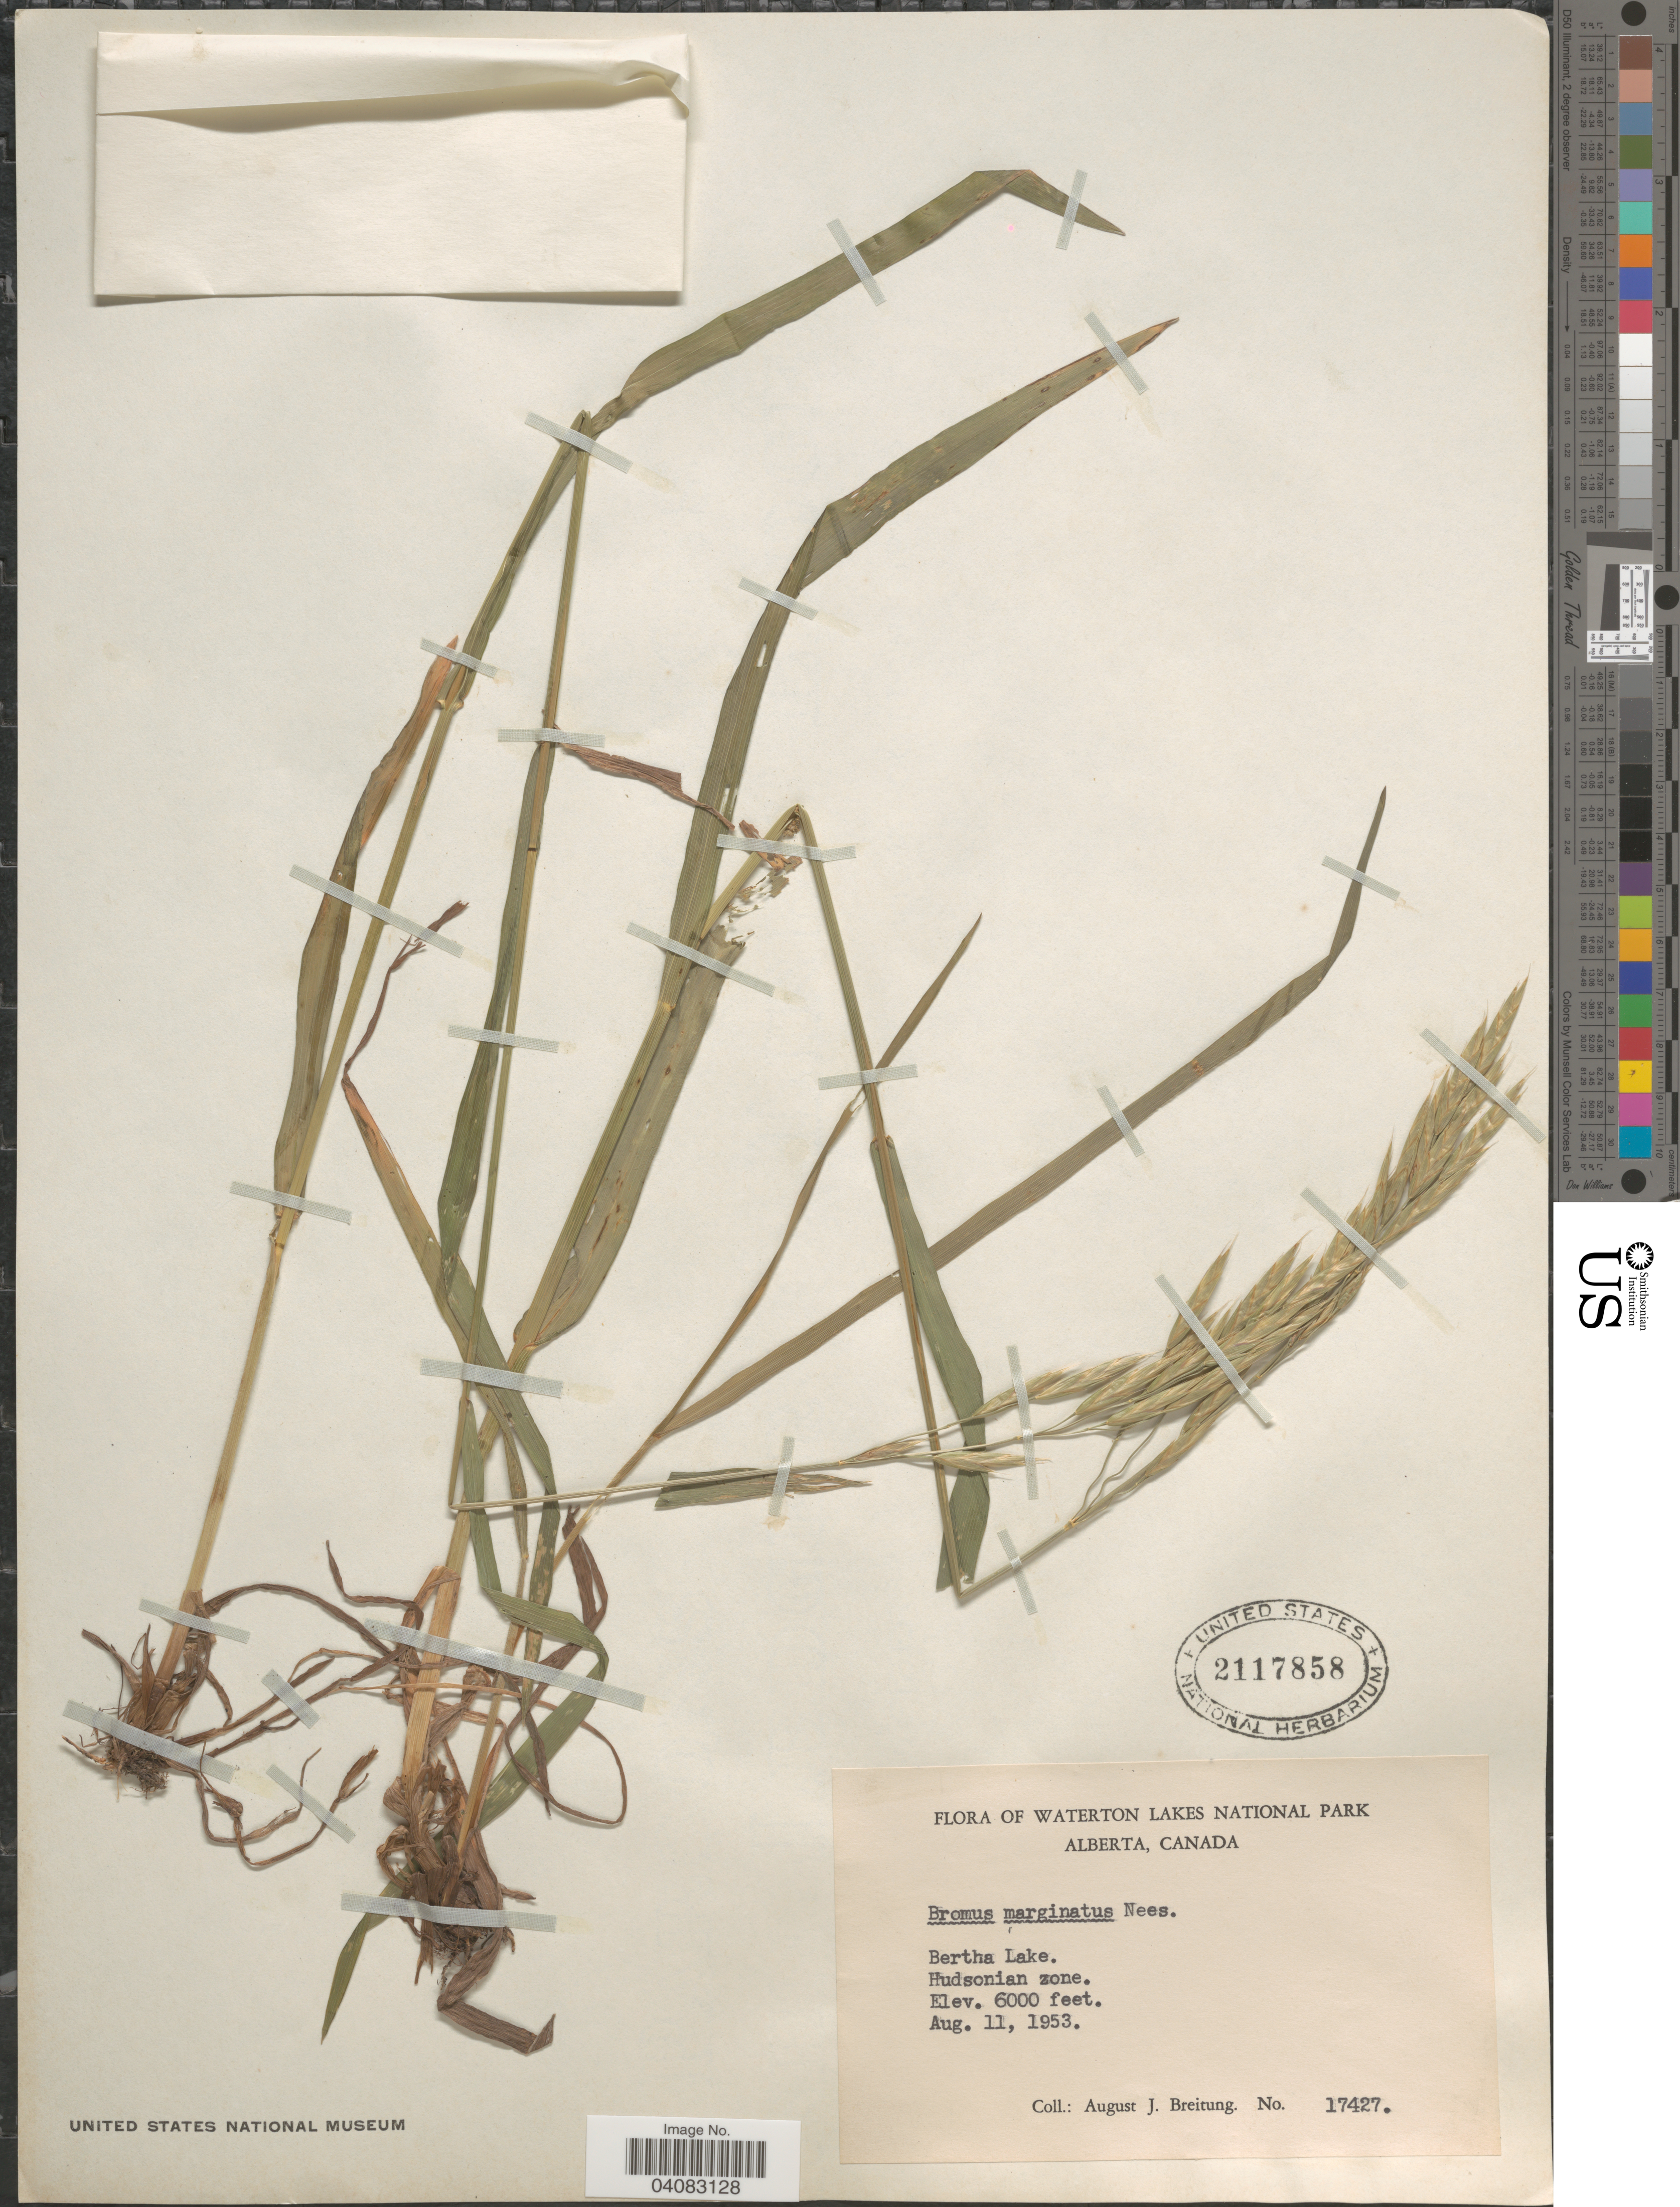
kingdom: Plantae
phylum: Tracheophyta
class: Liliopsida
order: Poales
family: Poaceae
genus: Bromus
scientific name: Bromus marginatus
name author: Nees ex Steud.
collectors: A. Breitung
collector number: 17427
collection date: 1953-08-11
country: Canada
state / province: Alberta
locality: Waterton Lakes National Park. Bertha Lake. Hudsonian zone.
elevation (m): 1829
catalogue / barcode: US 2117858